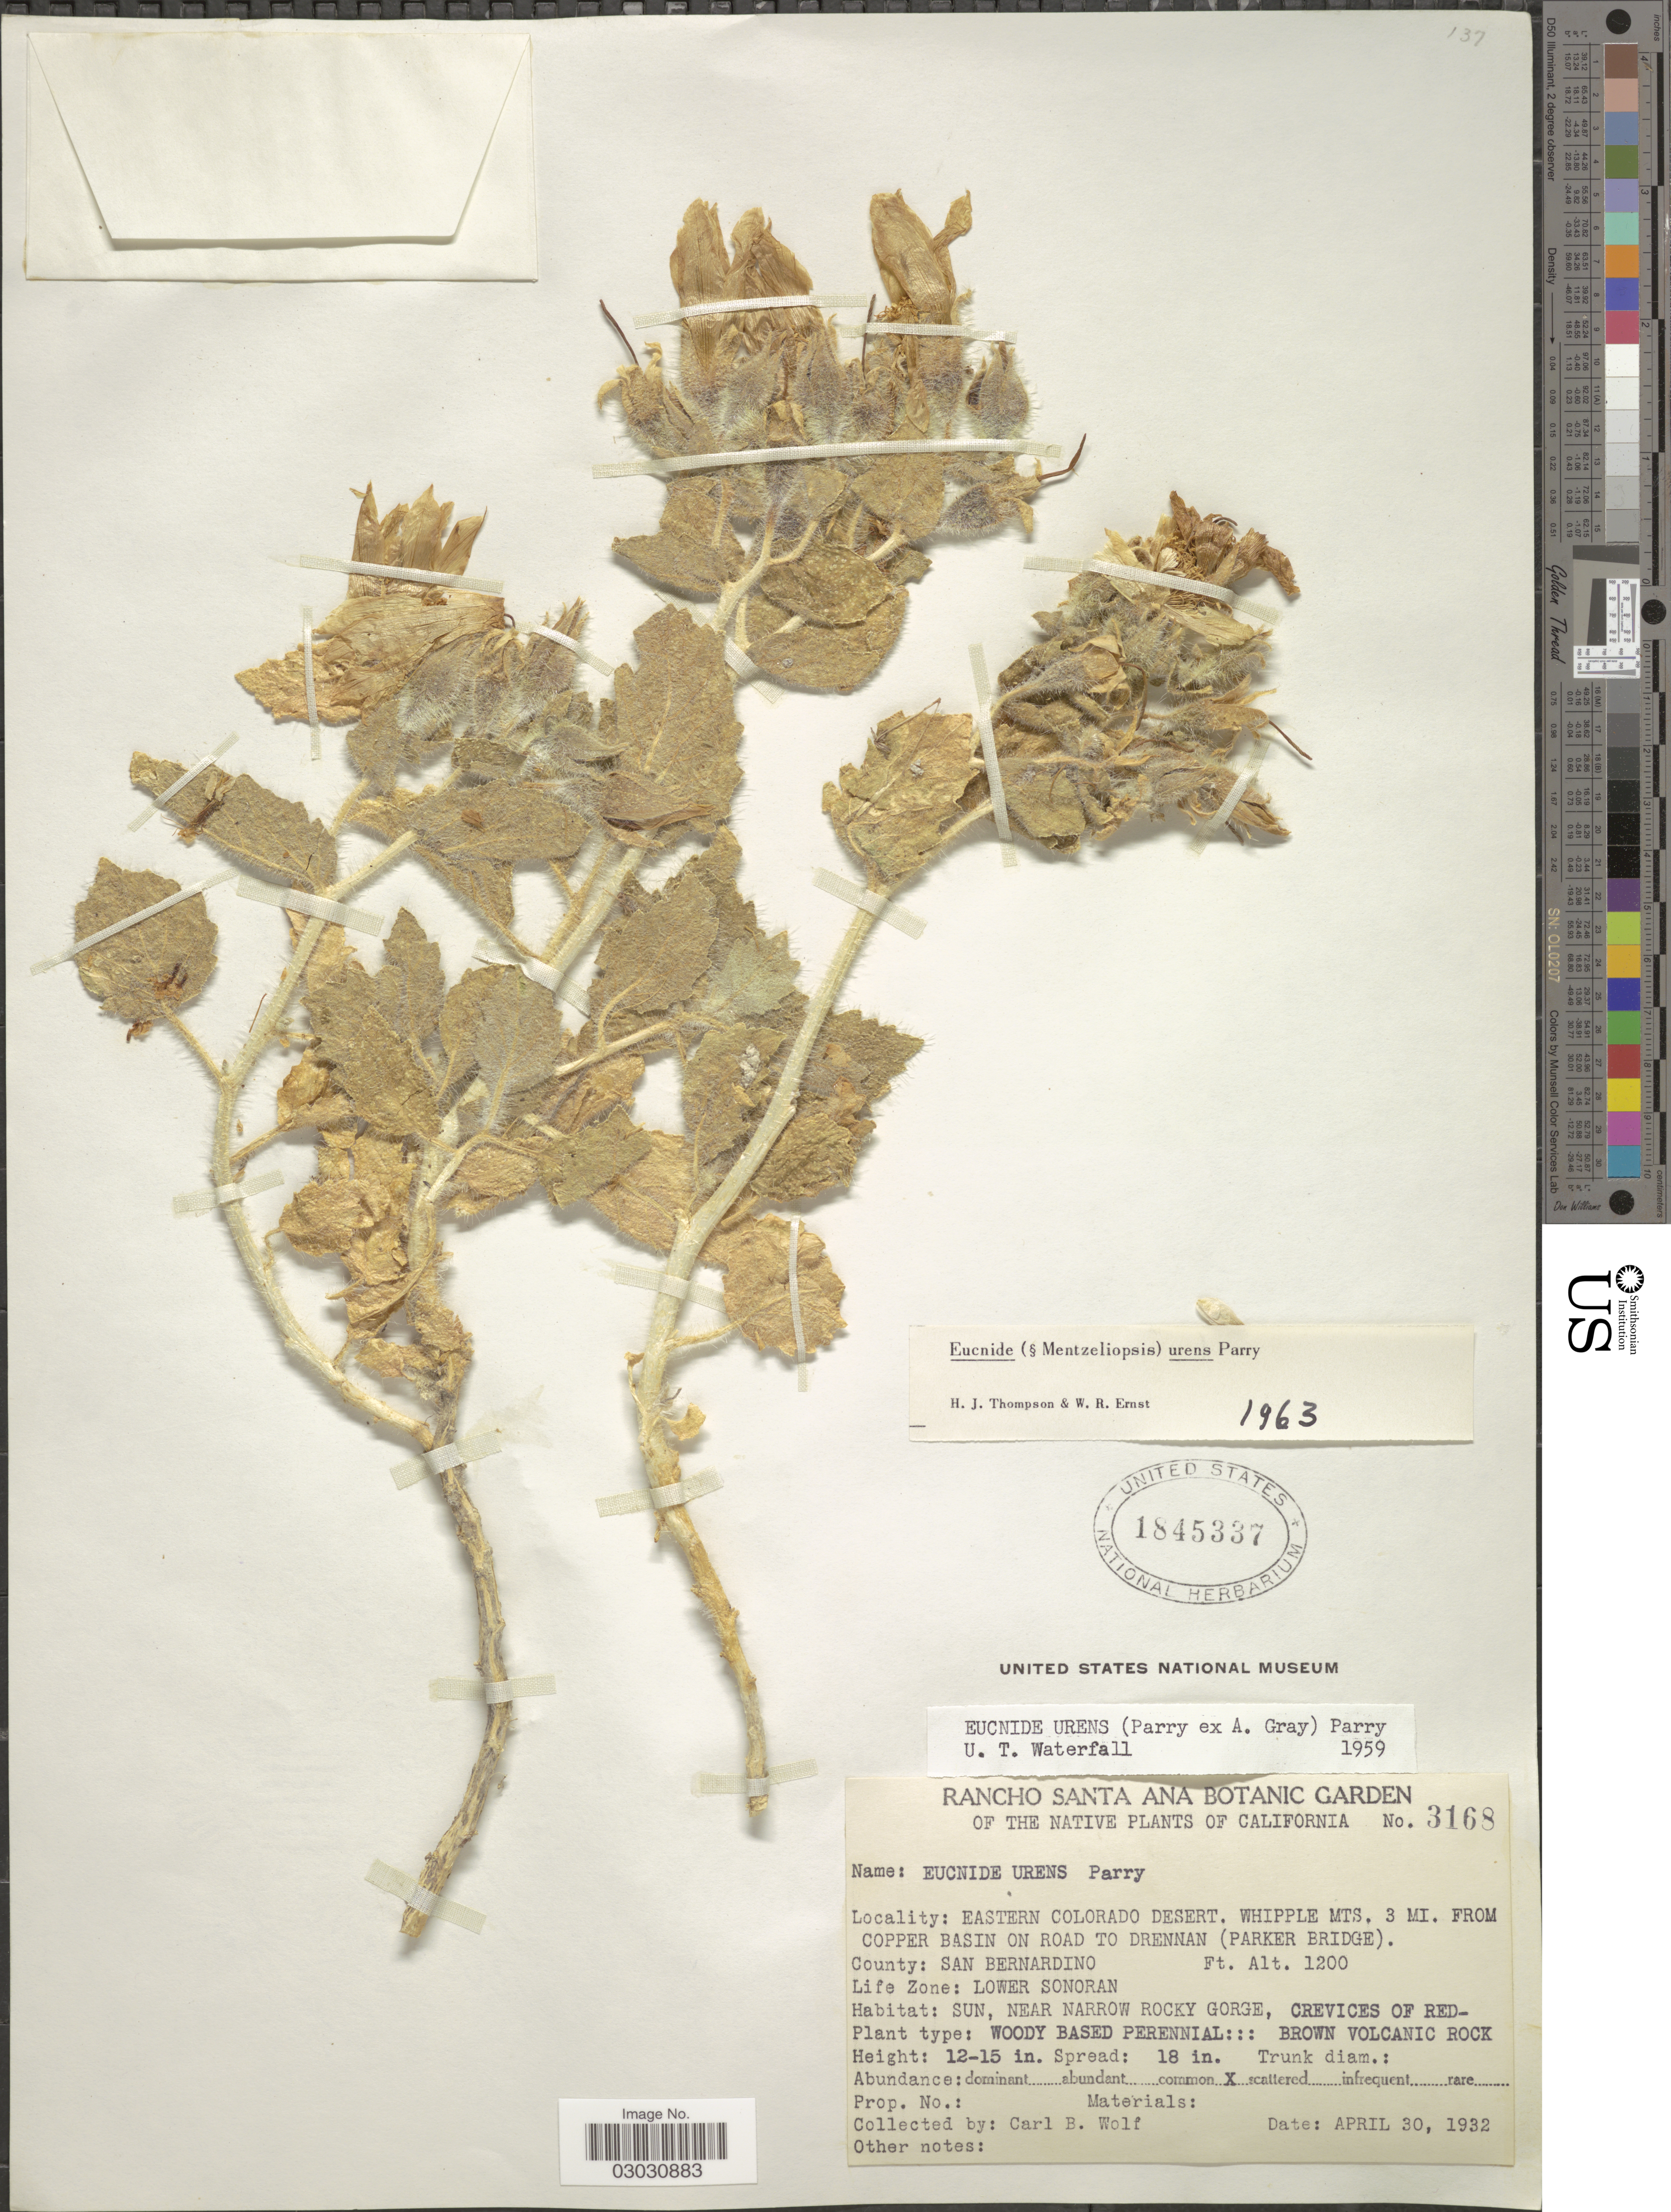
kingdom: Plantae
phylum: Tracheophyta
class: Magnoliopsida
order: Cornales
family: Loasaceae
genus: Eucnide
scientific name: Eucnide urens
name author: Parry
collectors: C. B. Wolf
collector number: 3168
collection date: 1932-04-30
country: United States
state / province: California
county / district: San Bernardino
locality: Eastern Colorado Desert, Whipple Mts, 3 mi. from Copper Basin on road to Drennan (Parker Bridge). County: San Bernardino. Life Zone: Lower Sonoran.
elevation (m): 366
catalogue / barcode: US 1845337